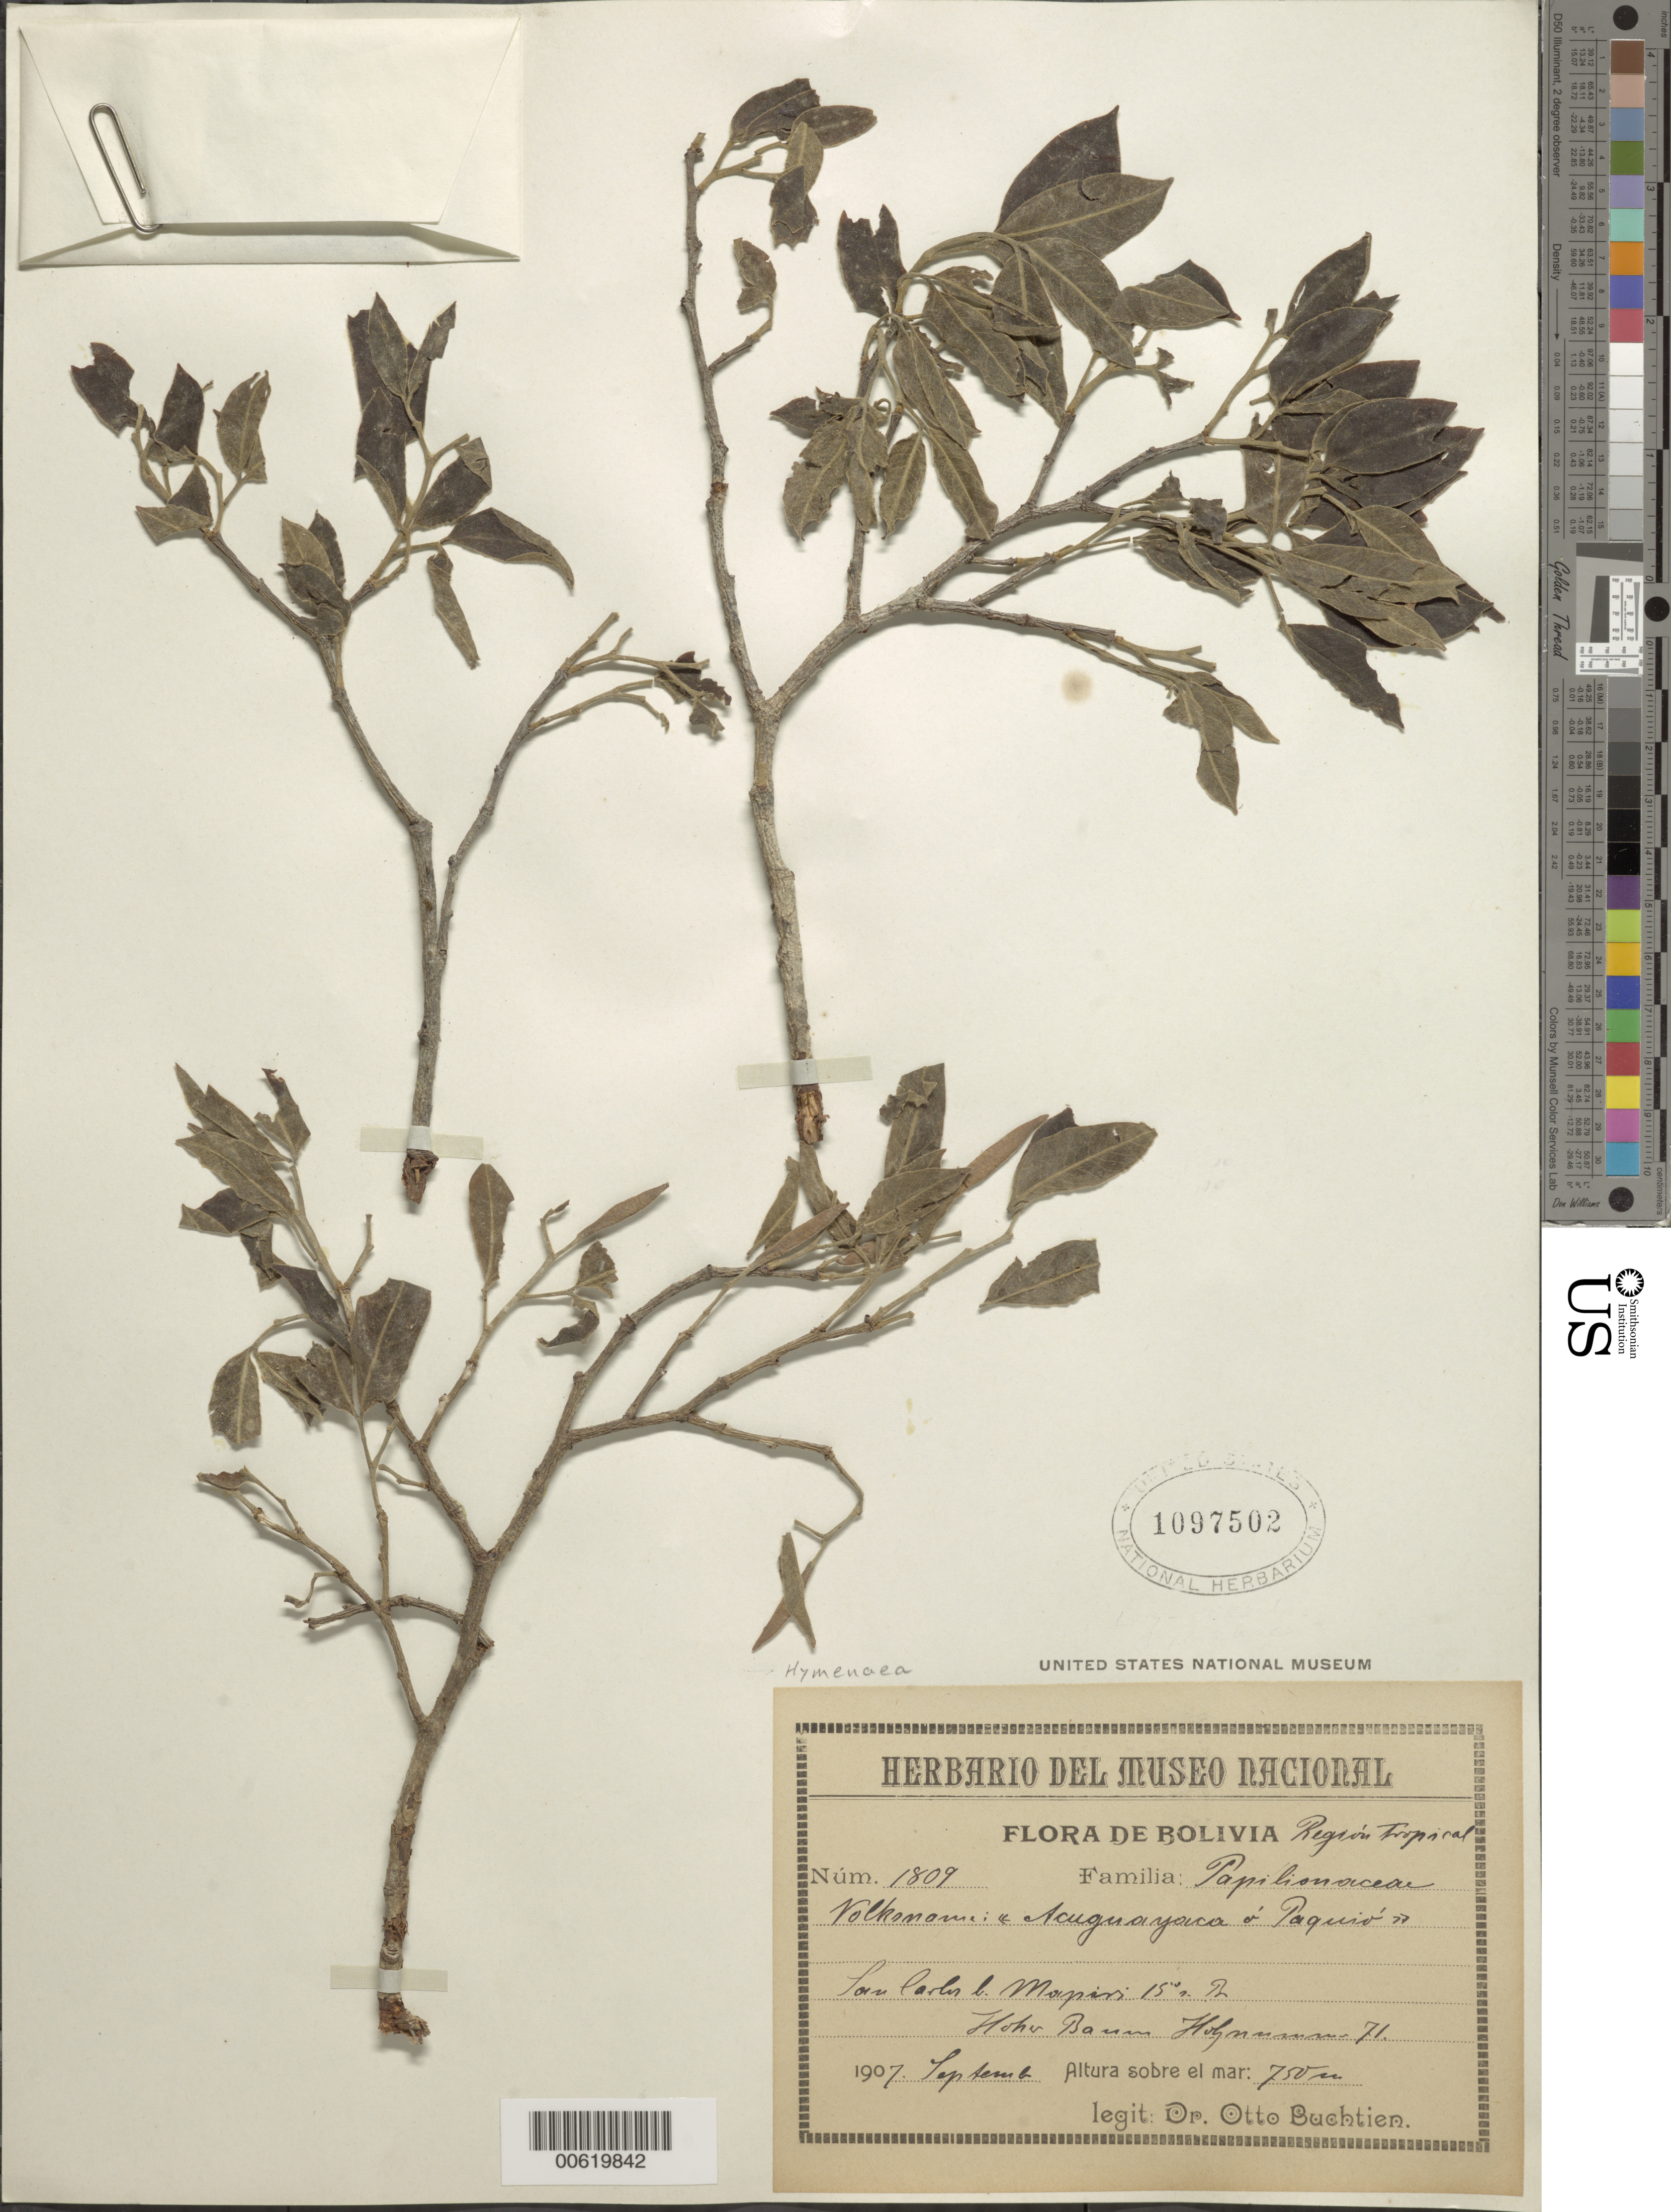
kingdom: Plantae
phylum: Tracheophyta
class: Magnoliopsida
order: Fabales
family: Fabaceae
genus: Hymenaea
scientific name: Hymenaea sp.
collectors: O. Buchtien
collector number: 1809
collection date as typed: Sep 1907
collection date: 1907-09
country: Bolivia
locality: San Carlos, Mapiri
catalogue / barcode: US 1097502